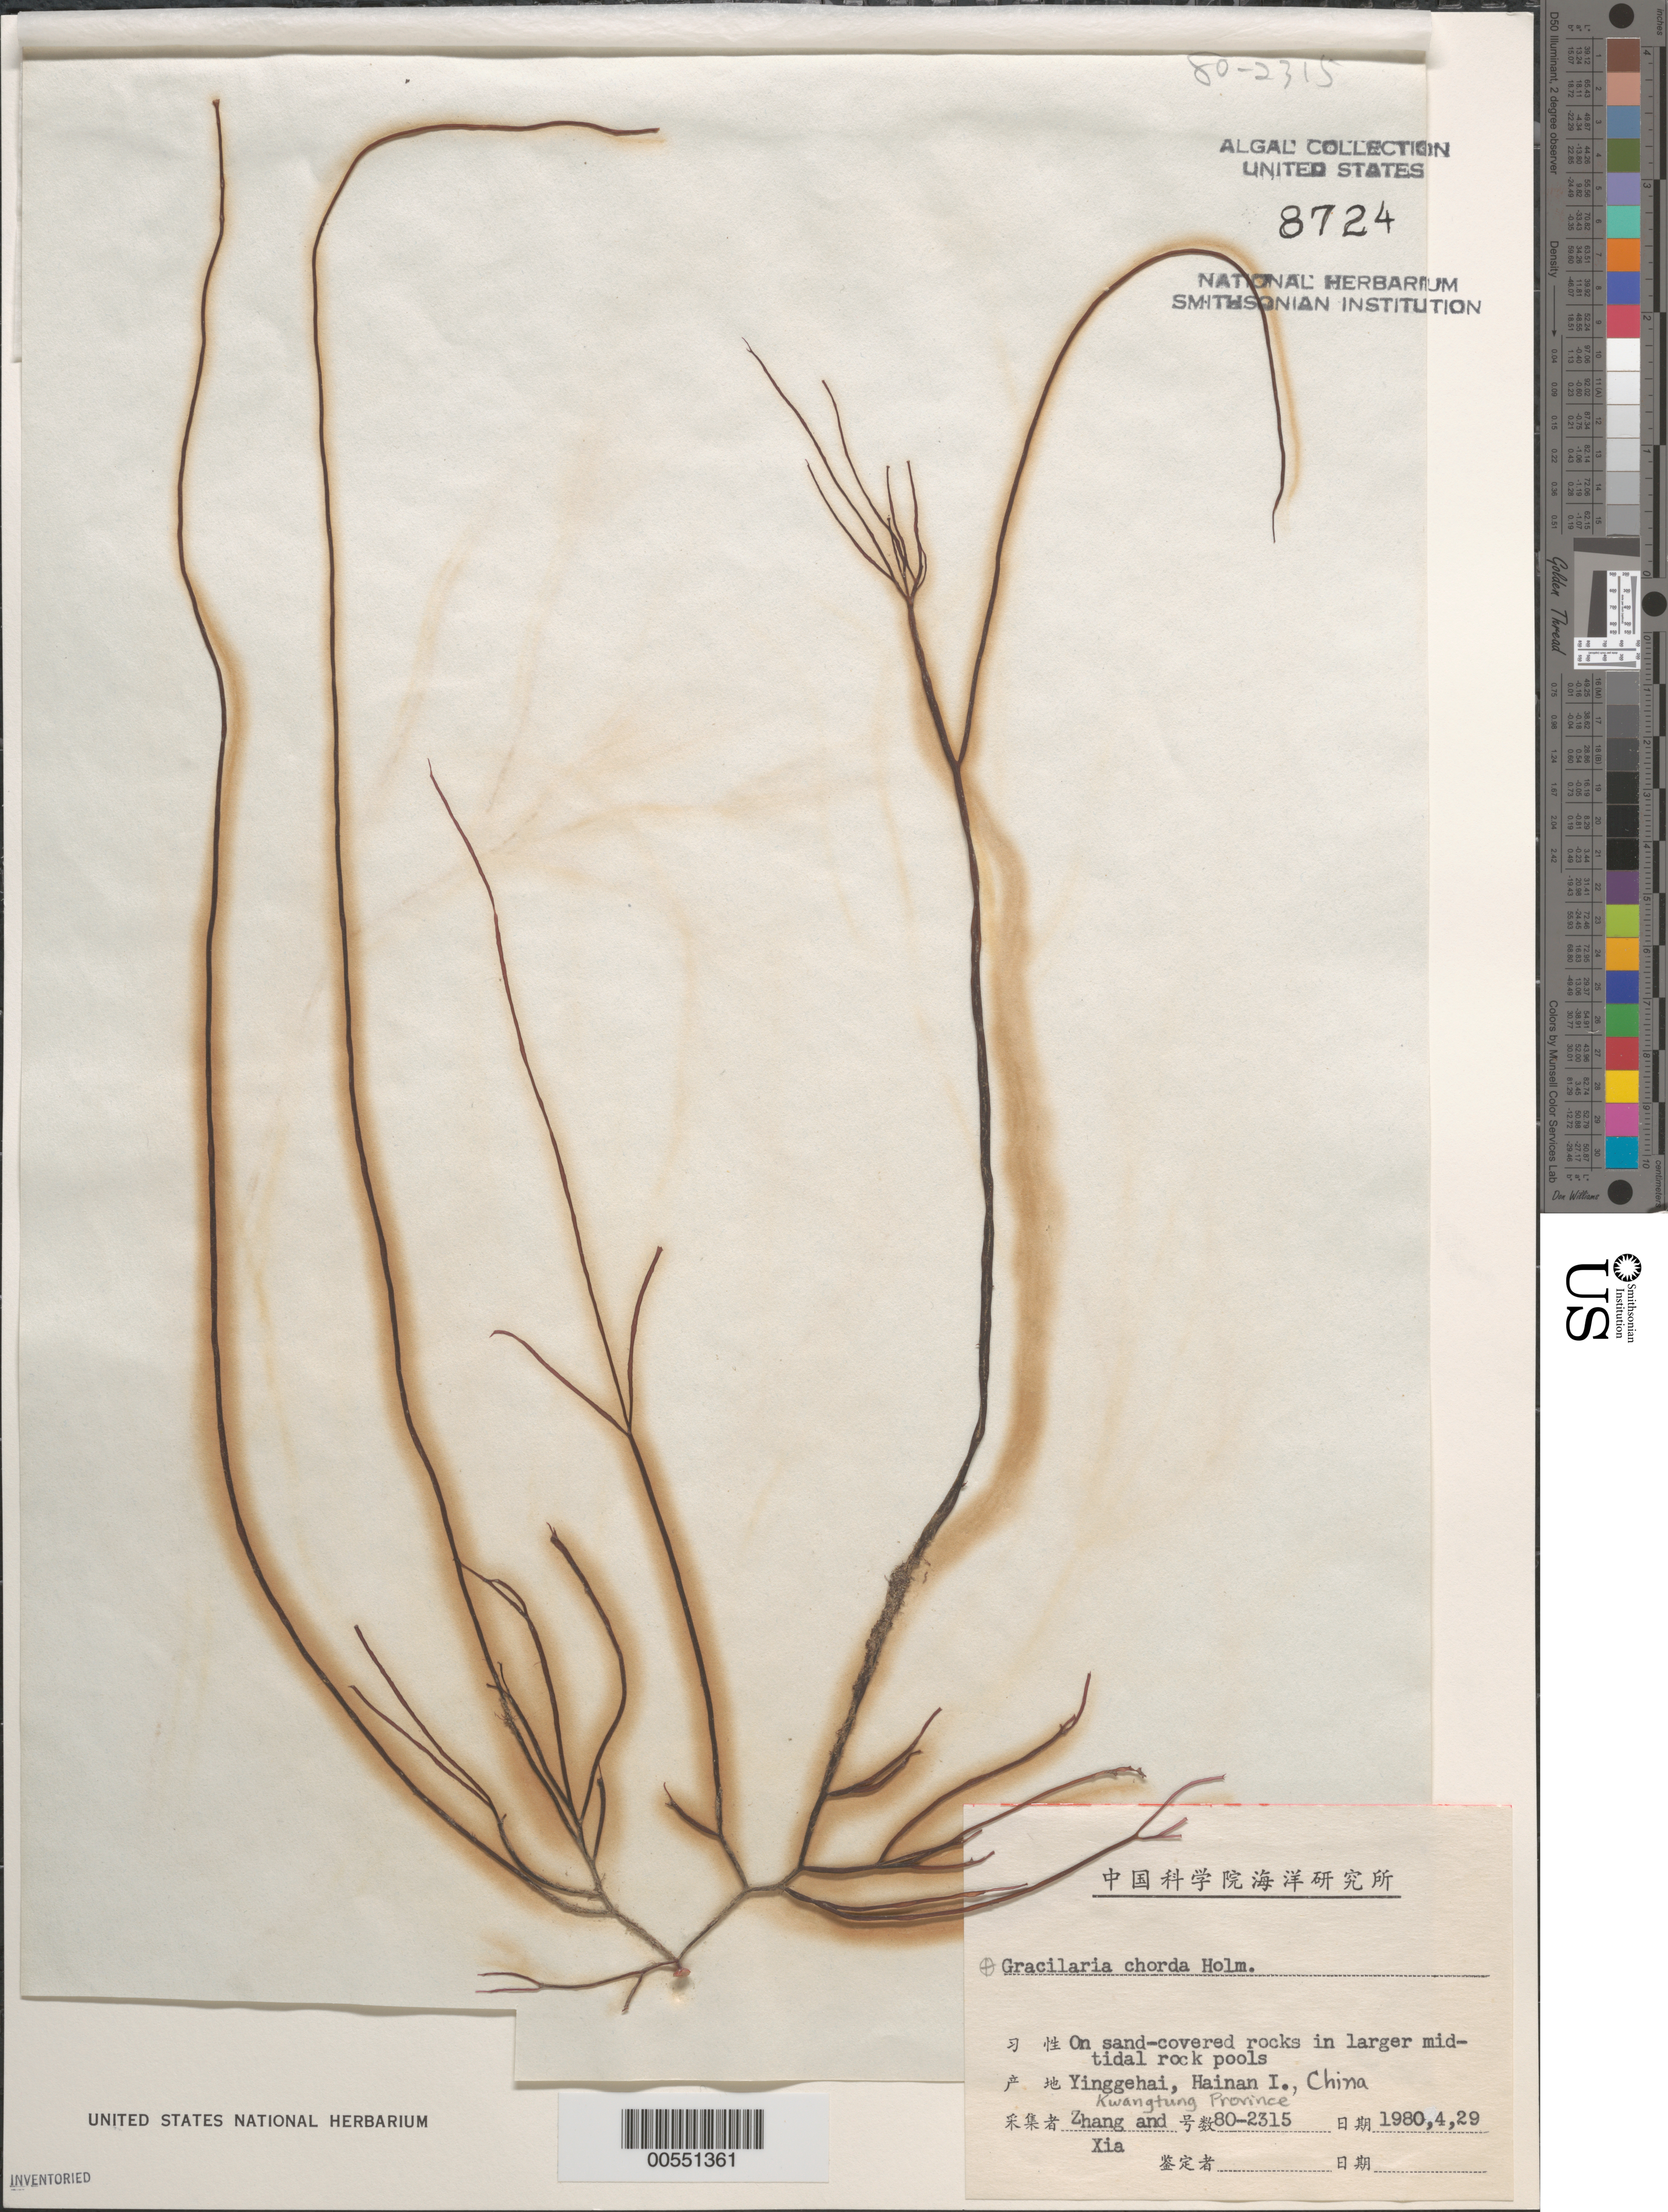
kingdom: Plantae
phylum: Rhodophyta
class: Florideophyceae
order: Acrochaetiales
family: Acrochaetiaceae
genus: Grania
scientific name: Grania efflorescens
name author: (J. Agardh) Kylin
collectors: J. Zhang & B.M. Xia & I.A. Abbott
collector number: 80-2315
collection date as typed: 29 Apr 1980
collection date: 1980-04-29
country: China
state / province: Hainan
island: Hainan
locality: Yinggehai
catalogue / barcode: US 8724